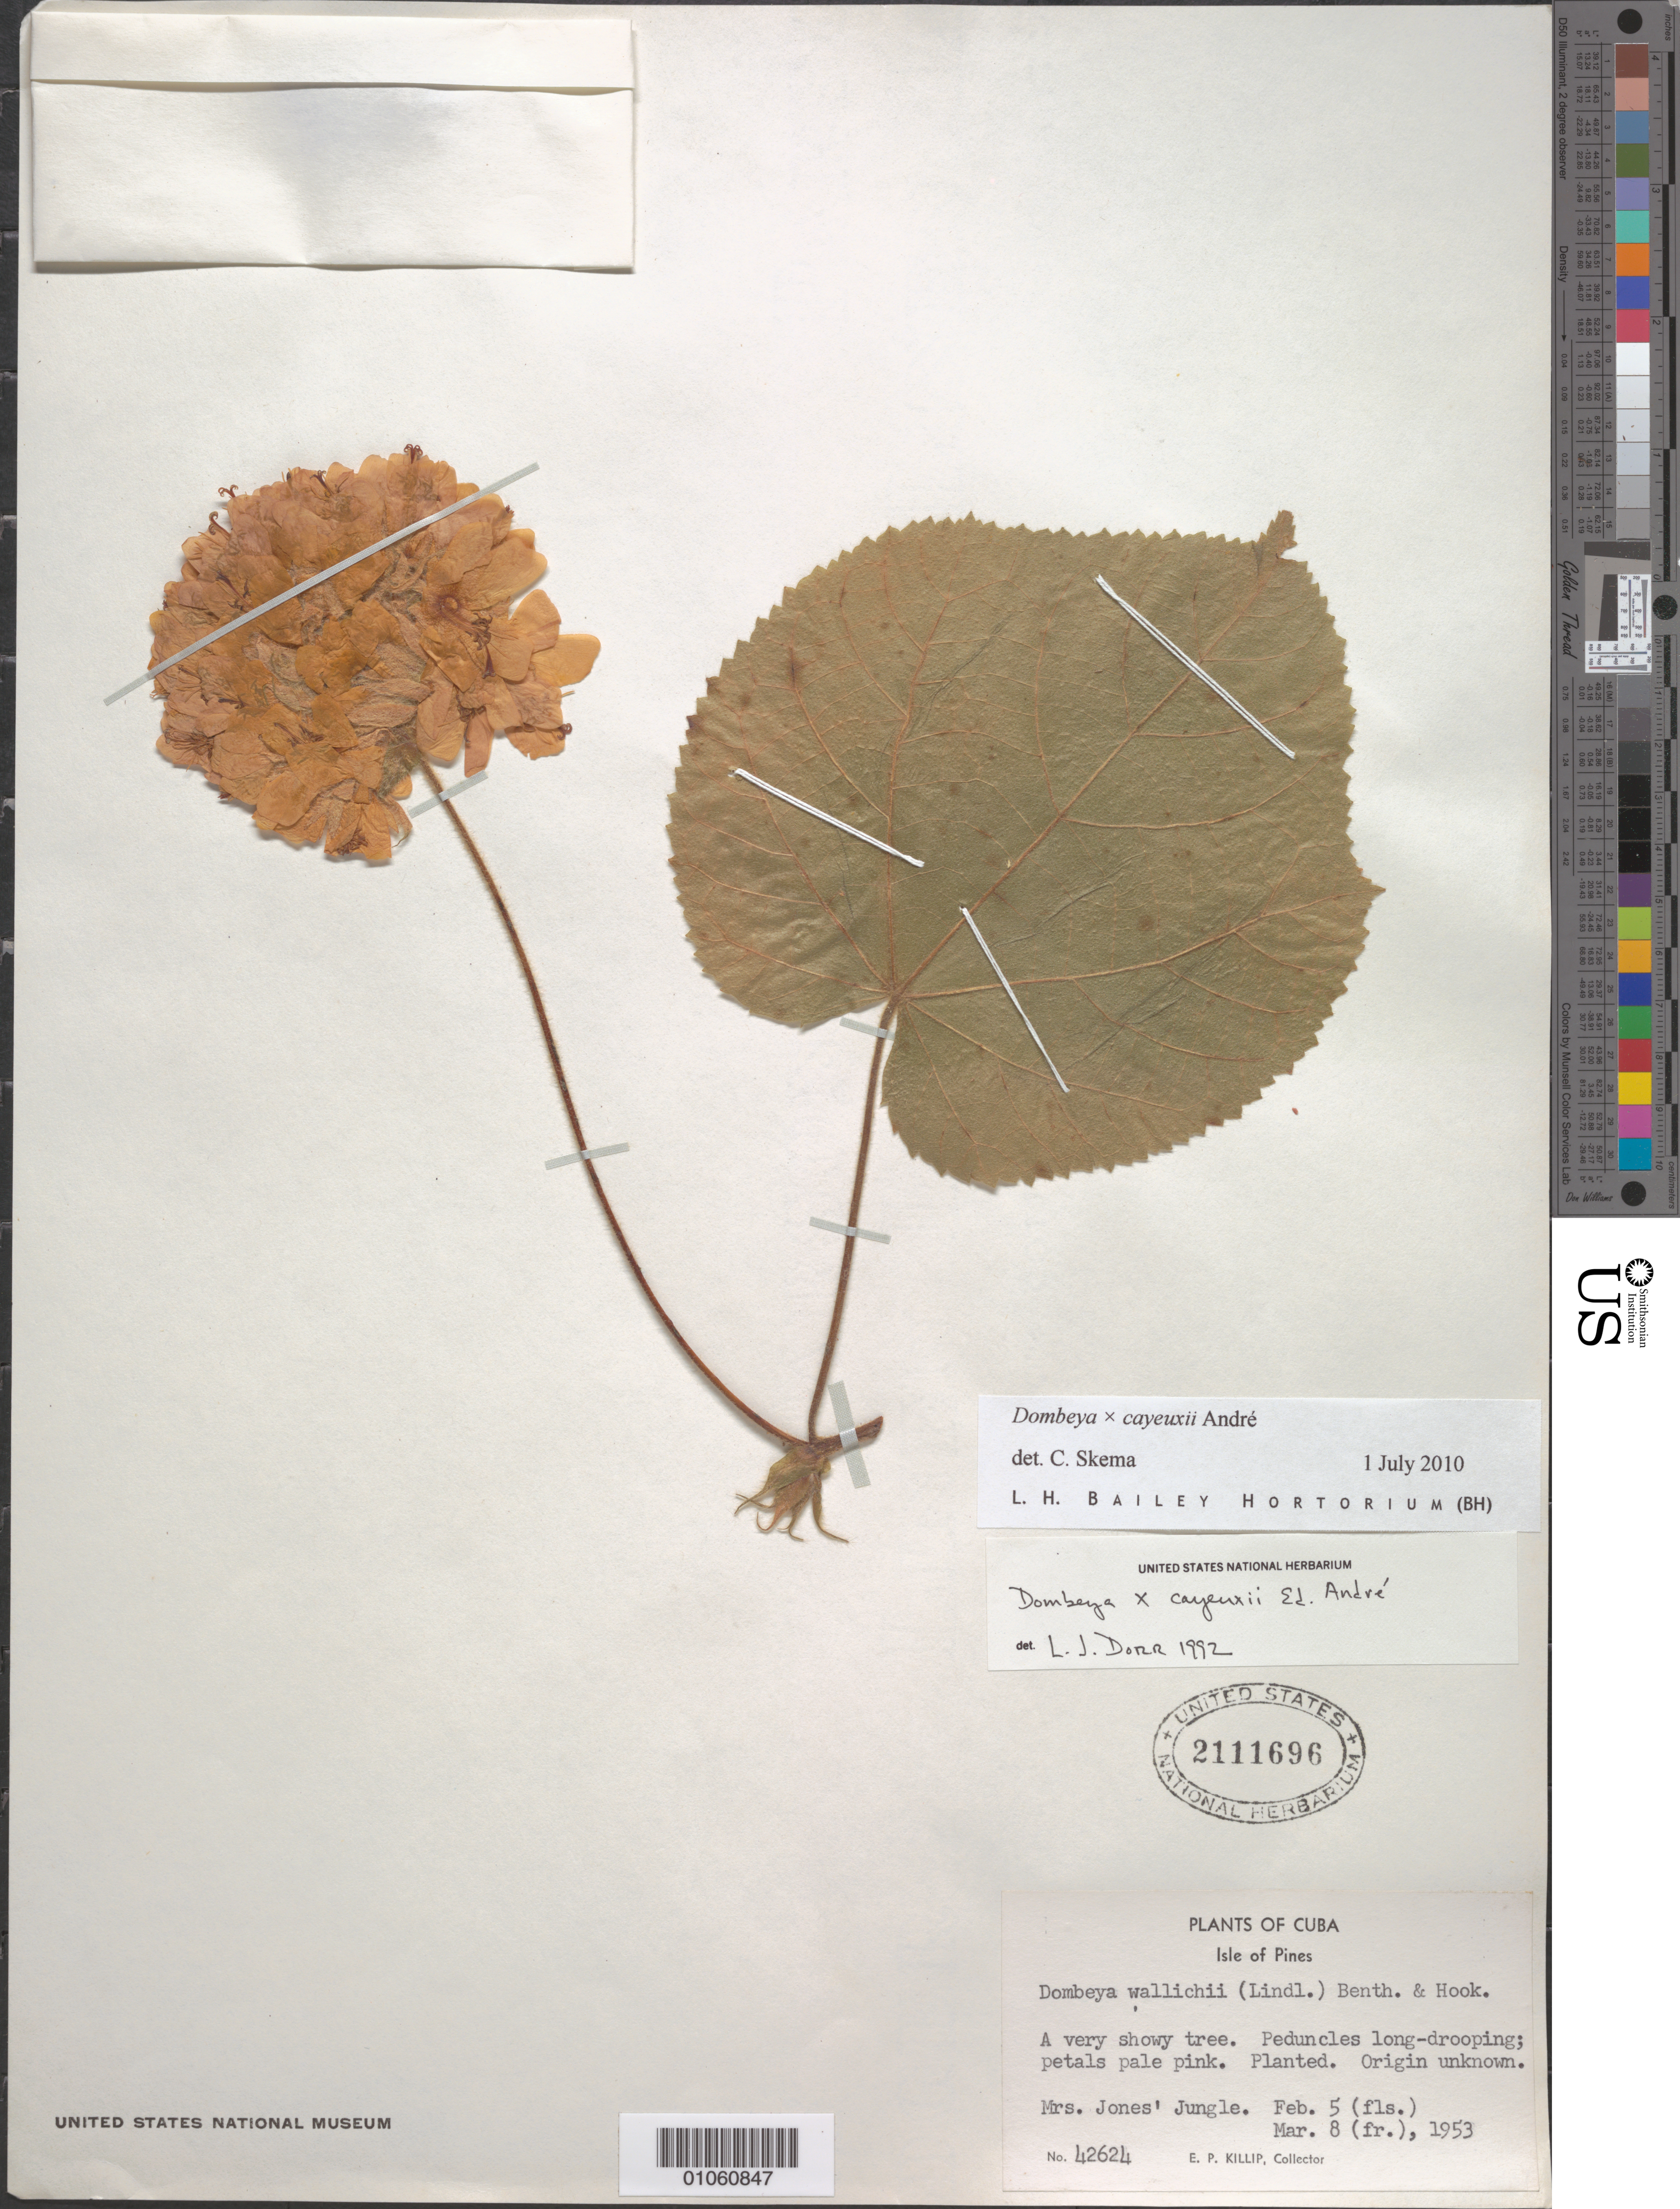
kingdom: Plantae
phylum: Tracheophyta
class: Magnoliopsida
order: Malvales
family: Malvaceae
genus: Dombeya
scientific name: Dombeya x cayeuxii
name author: André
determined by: Skema, C. K.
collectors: E. P. Killip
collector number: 42624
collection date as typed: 05 Feb 1953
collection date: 1953-02-05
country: Cuba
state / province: Isla de La Juventud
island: Isla de la Juventud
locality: Mrs Jones' Jungle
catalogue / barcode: US 2111696